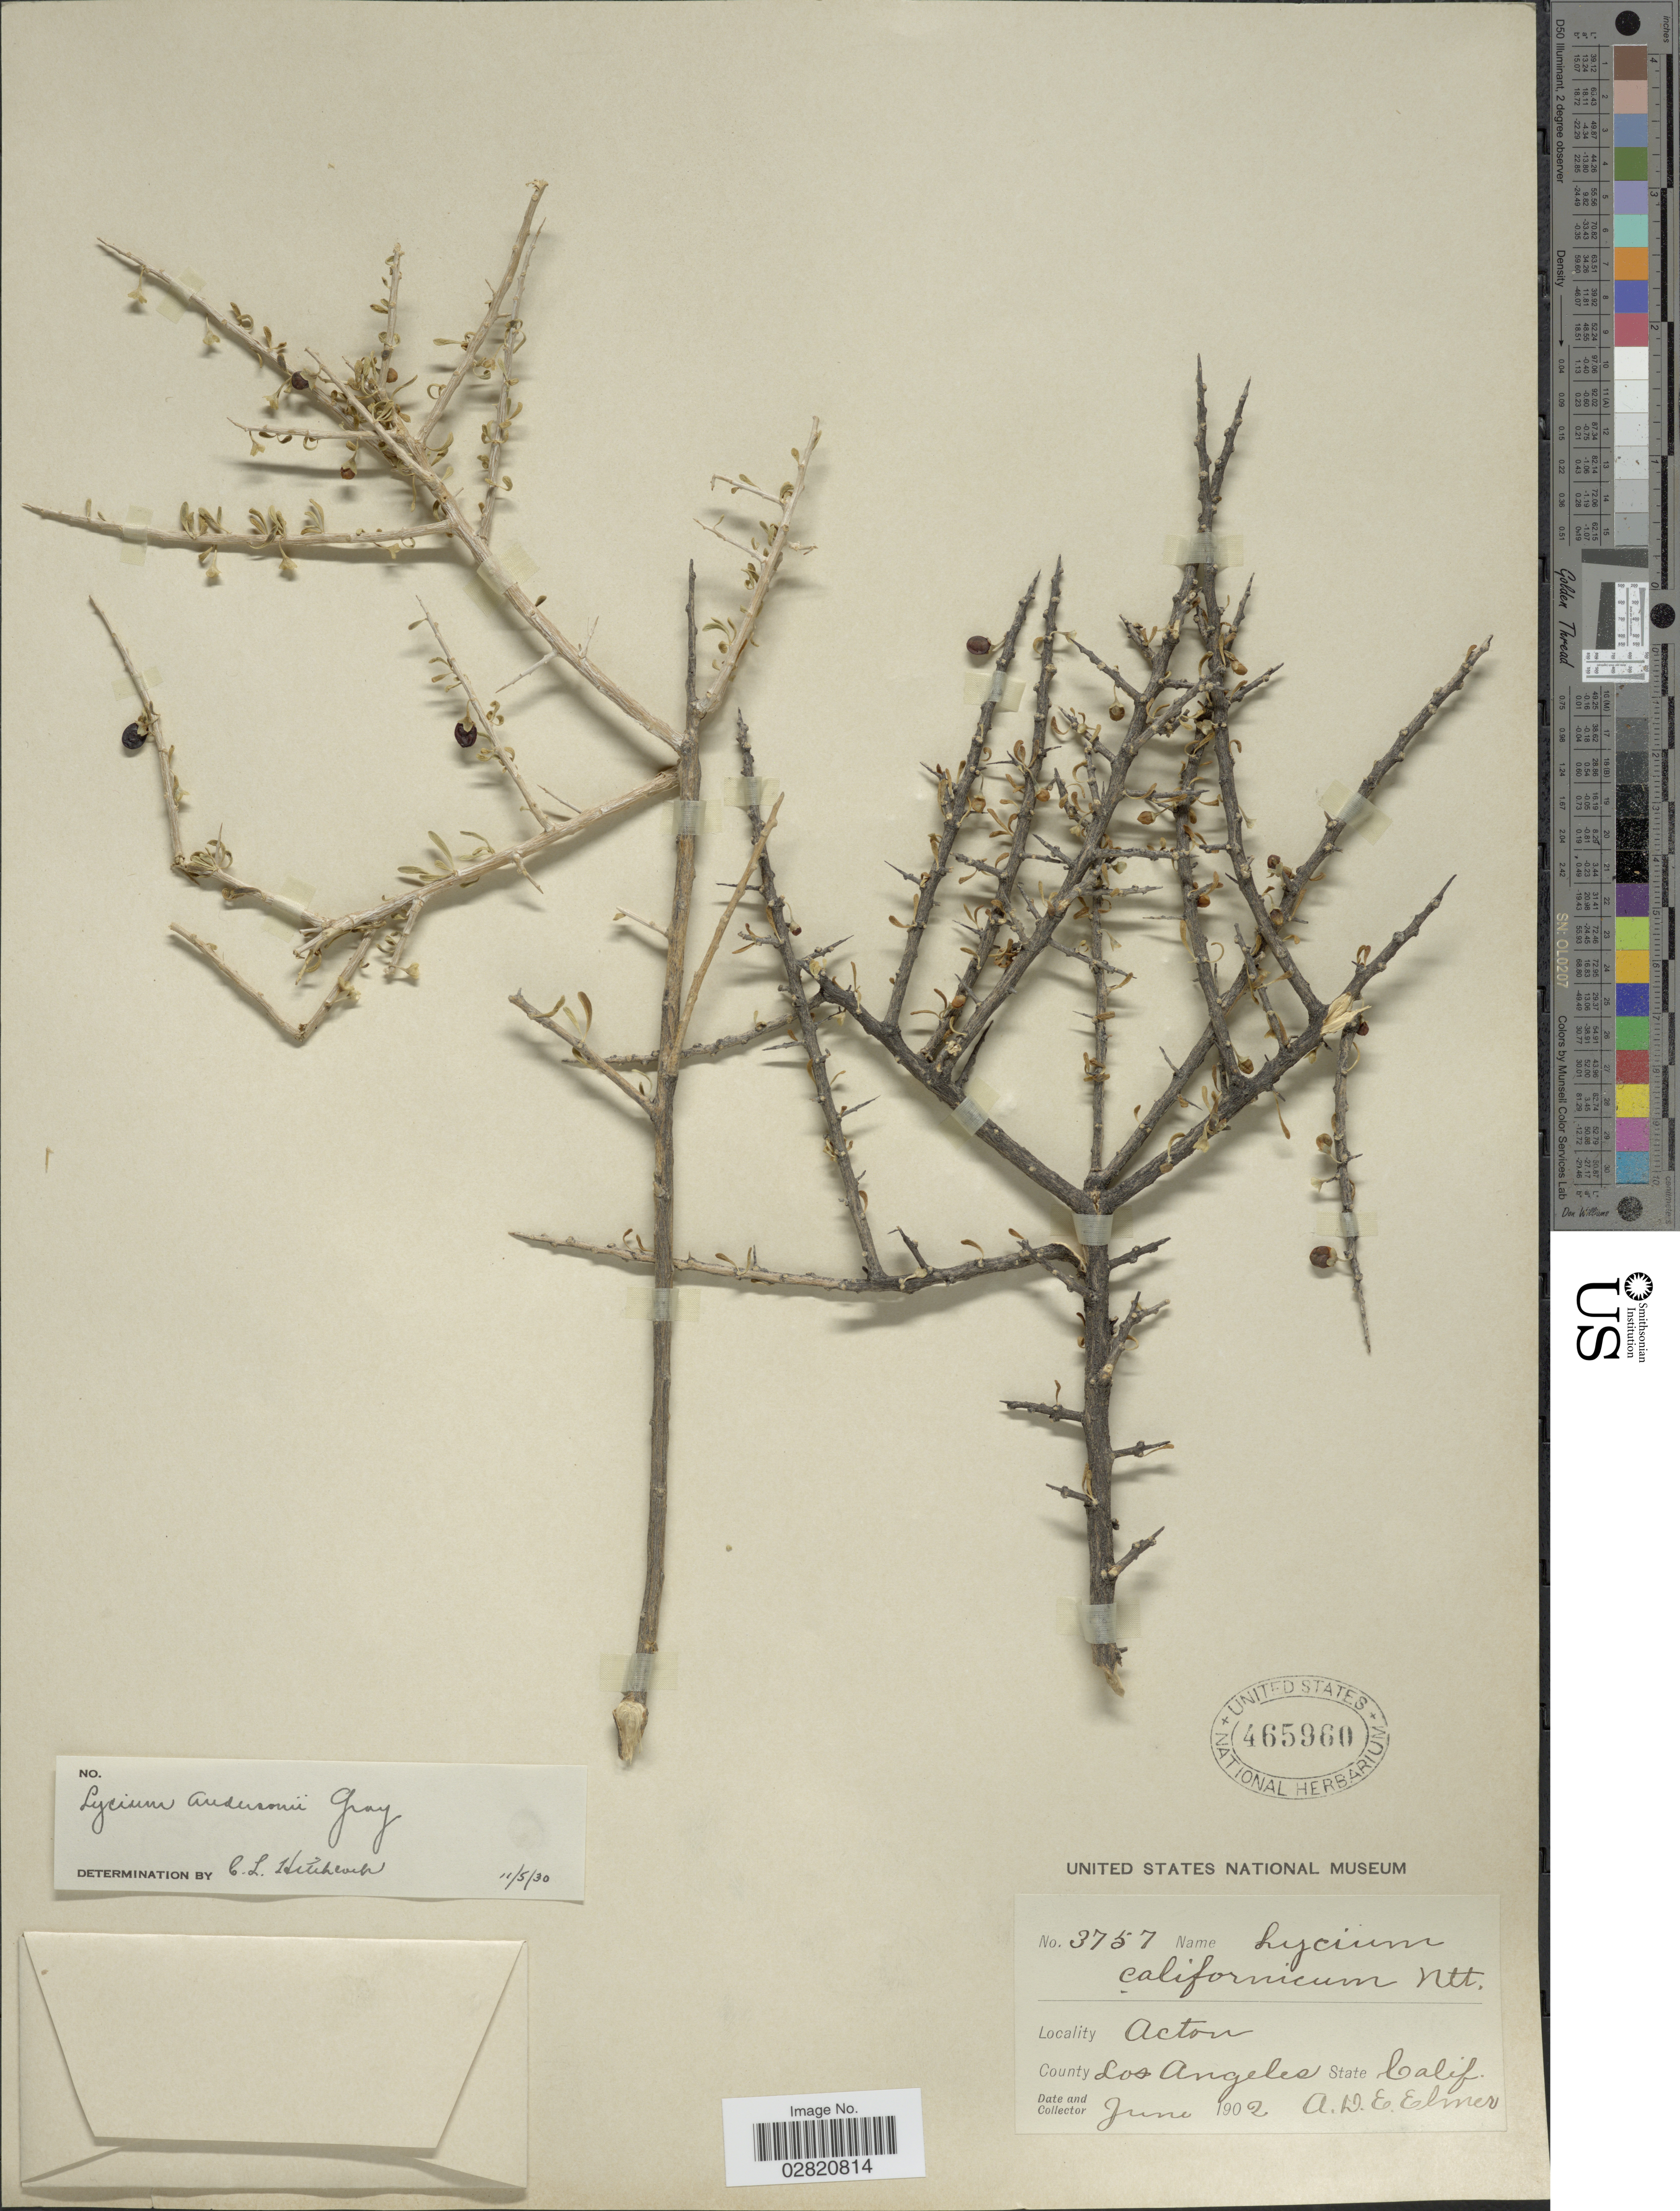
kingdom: Plantae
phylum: Tracheophyta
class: Magnoliopsida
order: Solanales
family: Solanaceae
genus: Lycium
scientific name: Lycium andersonii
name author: A. Gray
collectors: A. D. E. Elmer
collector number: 3757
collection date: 1902-06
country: United States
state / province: California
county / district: Los Angeles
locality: Acton. County Los Angeles.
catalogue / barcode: US 465960